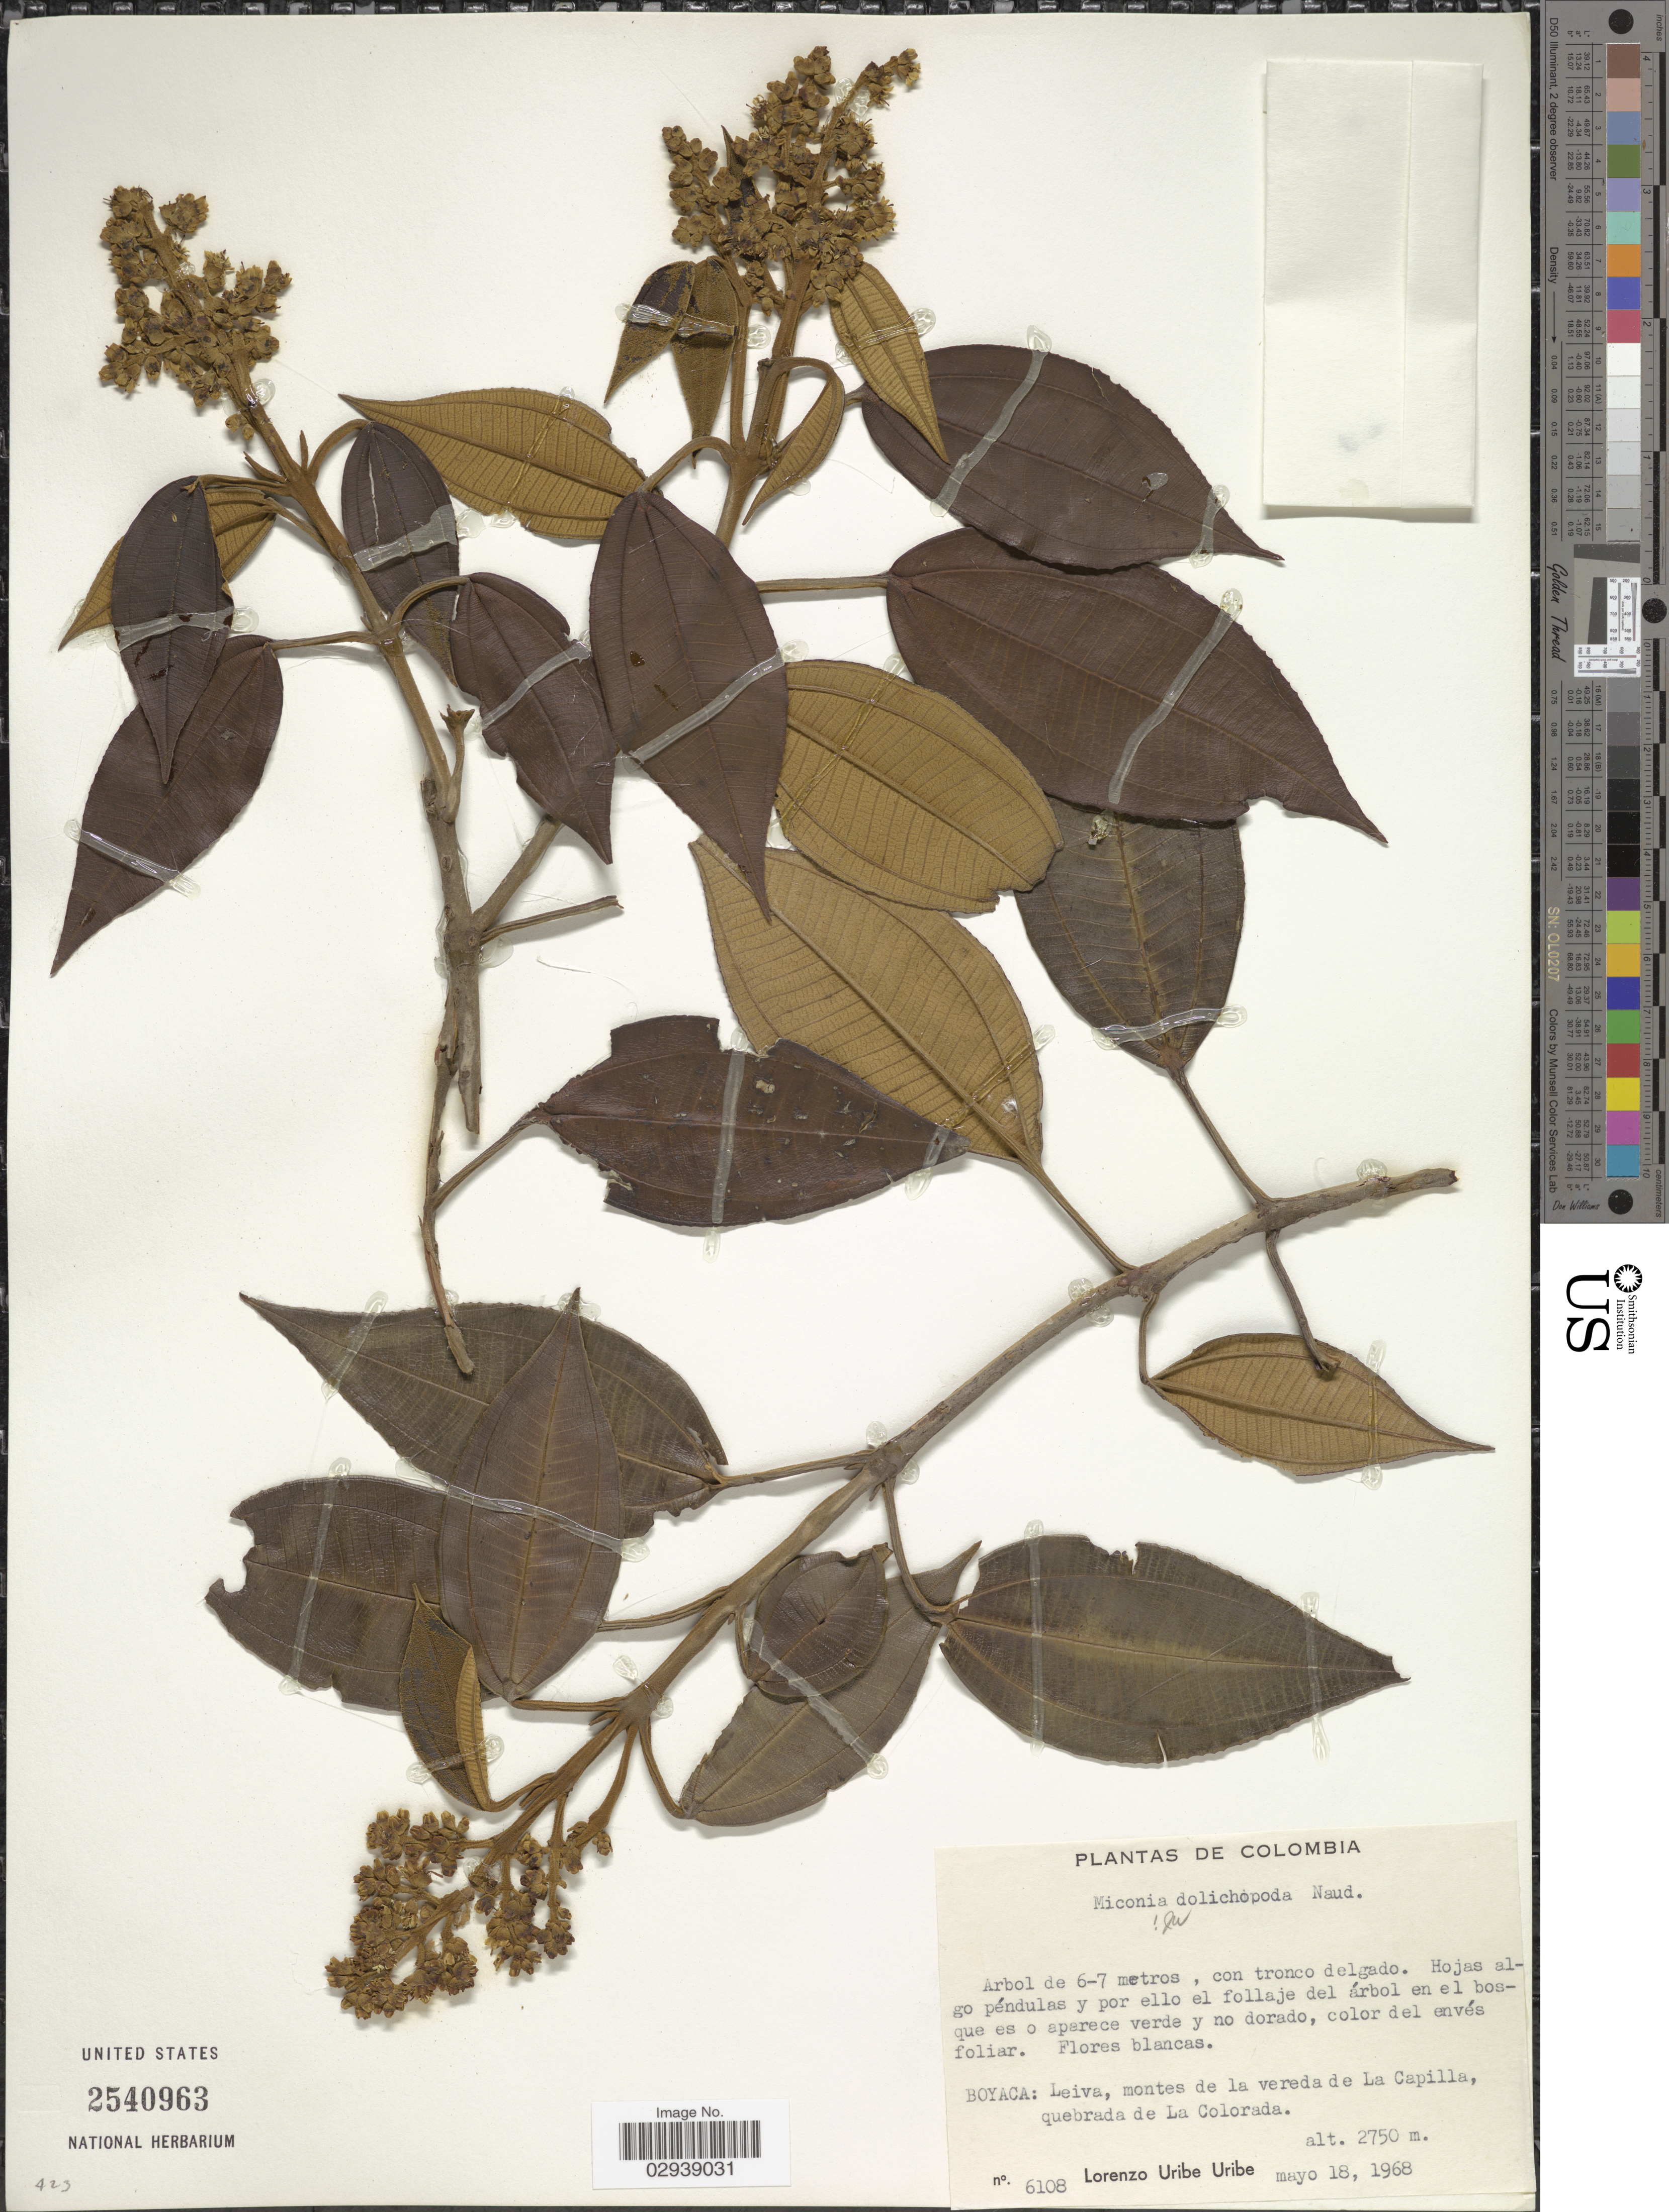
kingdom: Plantae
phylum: Tracheophyta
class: Magnoliopsida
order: Myrtales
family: Melastomataceae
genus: Miconia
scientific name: Miconia dolichopoda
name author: Naudin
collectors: L. Uribe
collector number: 6108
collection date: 1968-05-18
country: Colombia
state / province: Boyacá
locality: Leiva, montes de la vereda de la Capilla, quebrada de La Colorada.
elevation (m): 2750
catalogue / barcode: US 2540963